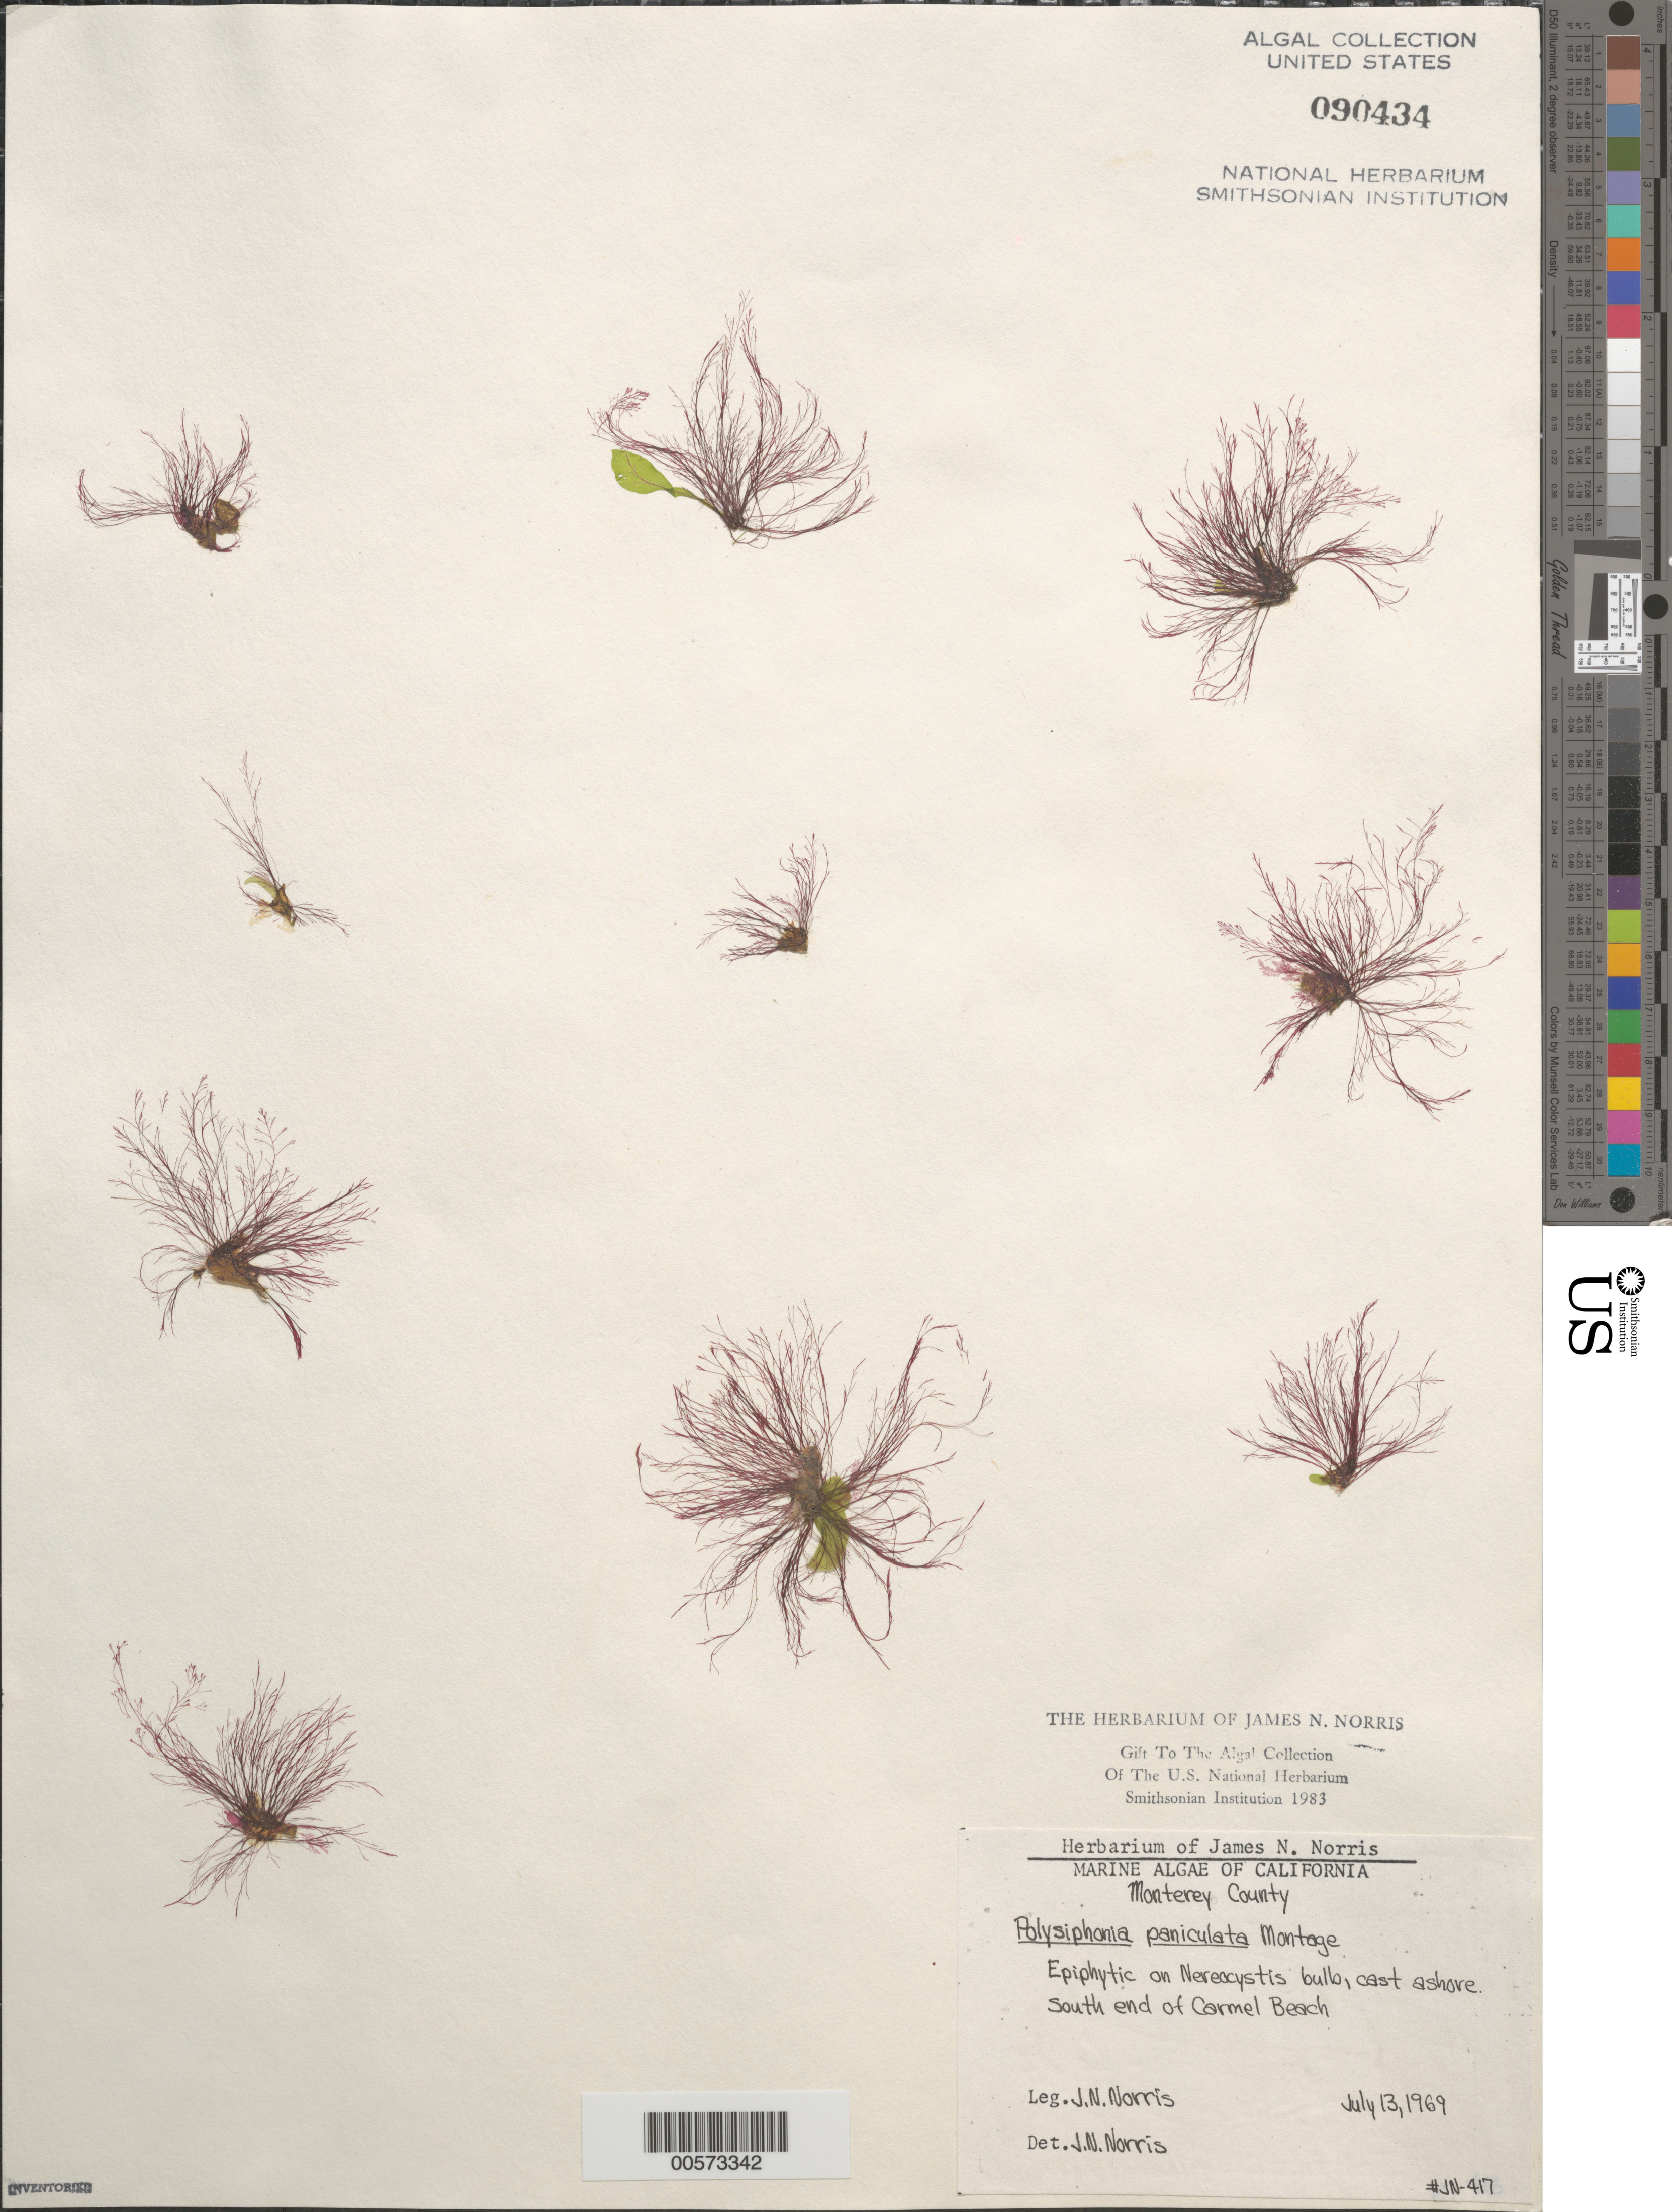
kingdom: Plantae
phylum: Rhodophyta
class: Florideophyceae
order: Ceramiales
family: Rhodomelaceae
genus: Eutrichosiphonia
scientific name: Eutrichosiphonia paniculata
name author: (Mont.) D.E.Bustamante & T.O. Cho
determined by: Algae name updating Project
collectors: J. N. Norris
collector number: JN-417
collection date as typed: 13 Jul 1969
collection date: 1969-07-13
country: United States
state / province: California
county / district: Monterey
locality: Carmel Beach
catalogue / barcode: US 90434